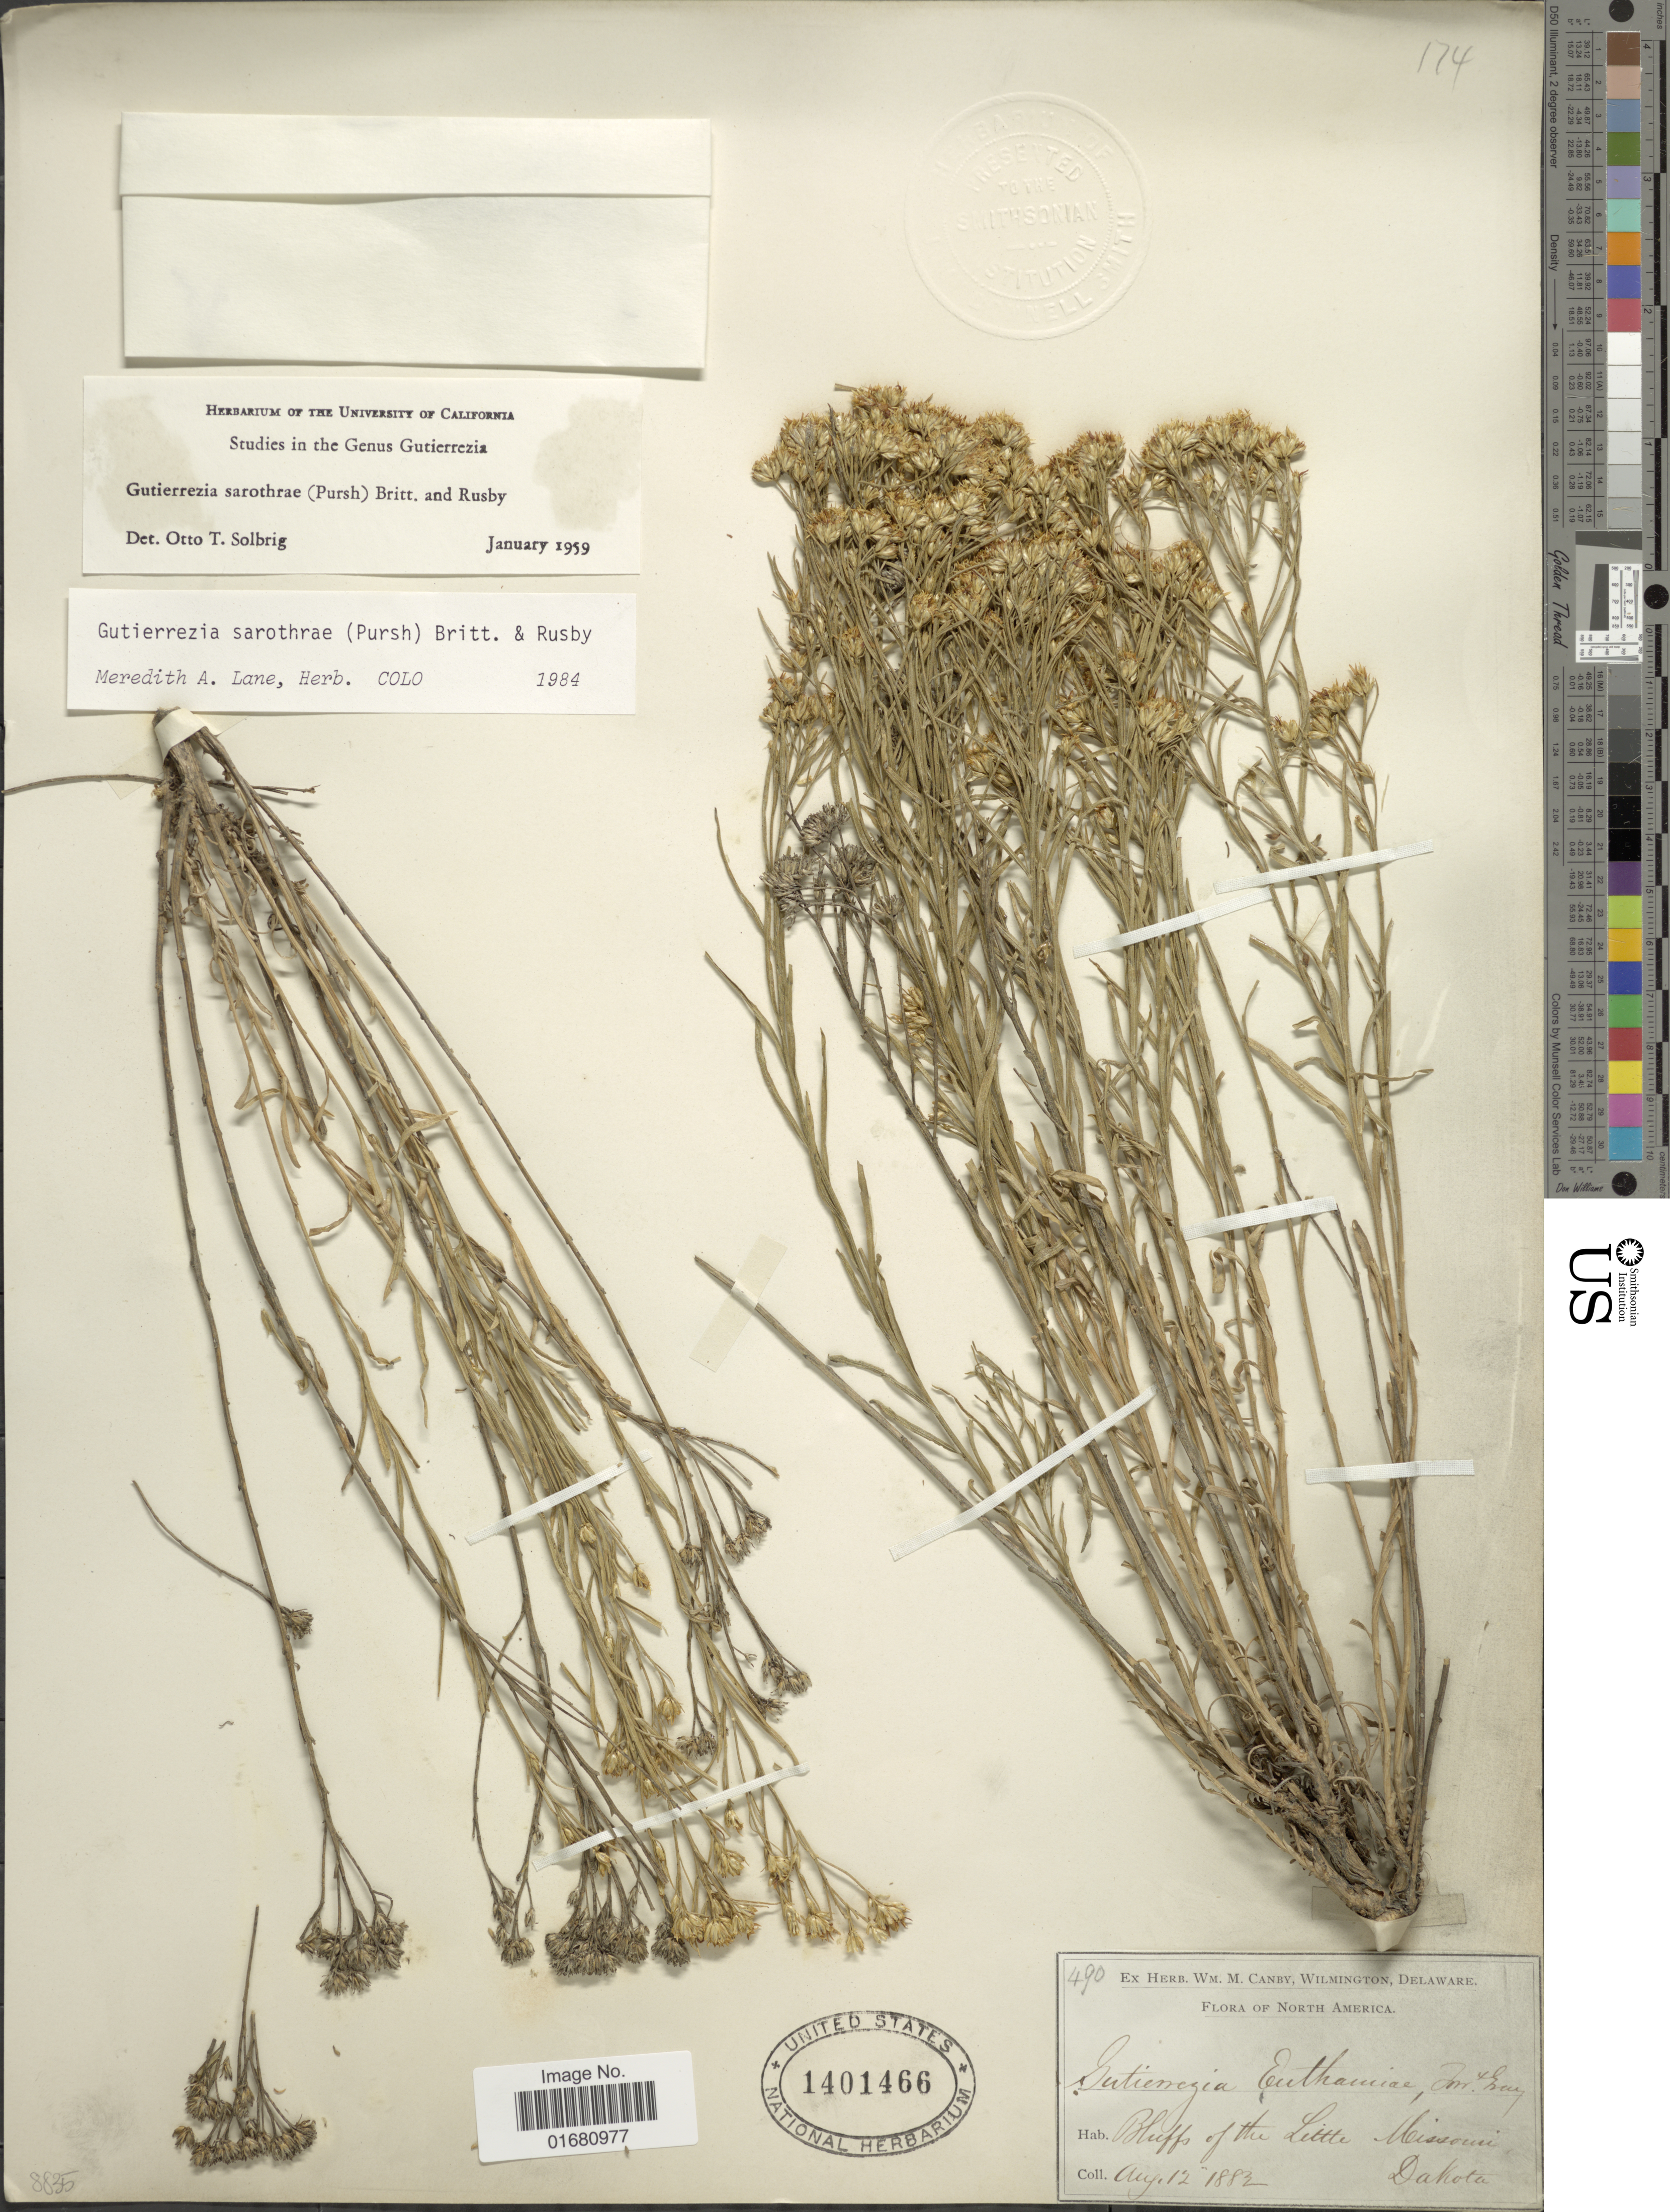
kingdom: Plantae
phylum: Tracheophyta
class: Magnoliopsida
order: Asterales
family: Asteraceae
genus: Gutierrezia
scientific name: Gutierrezia sarothrae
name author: (Pursh) Britton & Rusby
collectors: ex herb. W.M. Canby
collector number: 490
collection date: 1883-08-12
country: United States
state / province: North Dakota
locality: Bluffs of the Little Missouri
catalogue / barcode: US 1401466